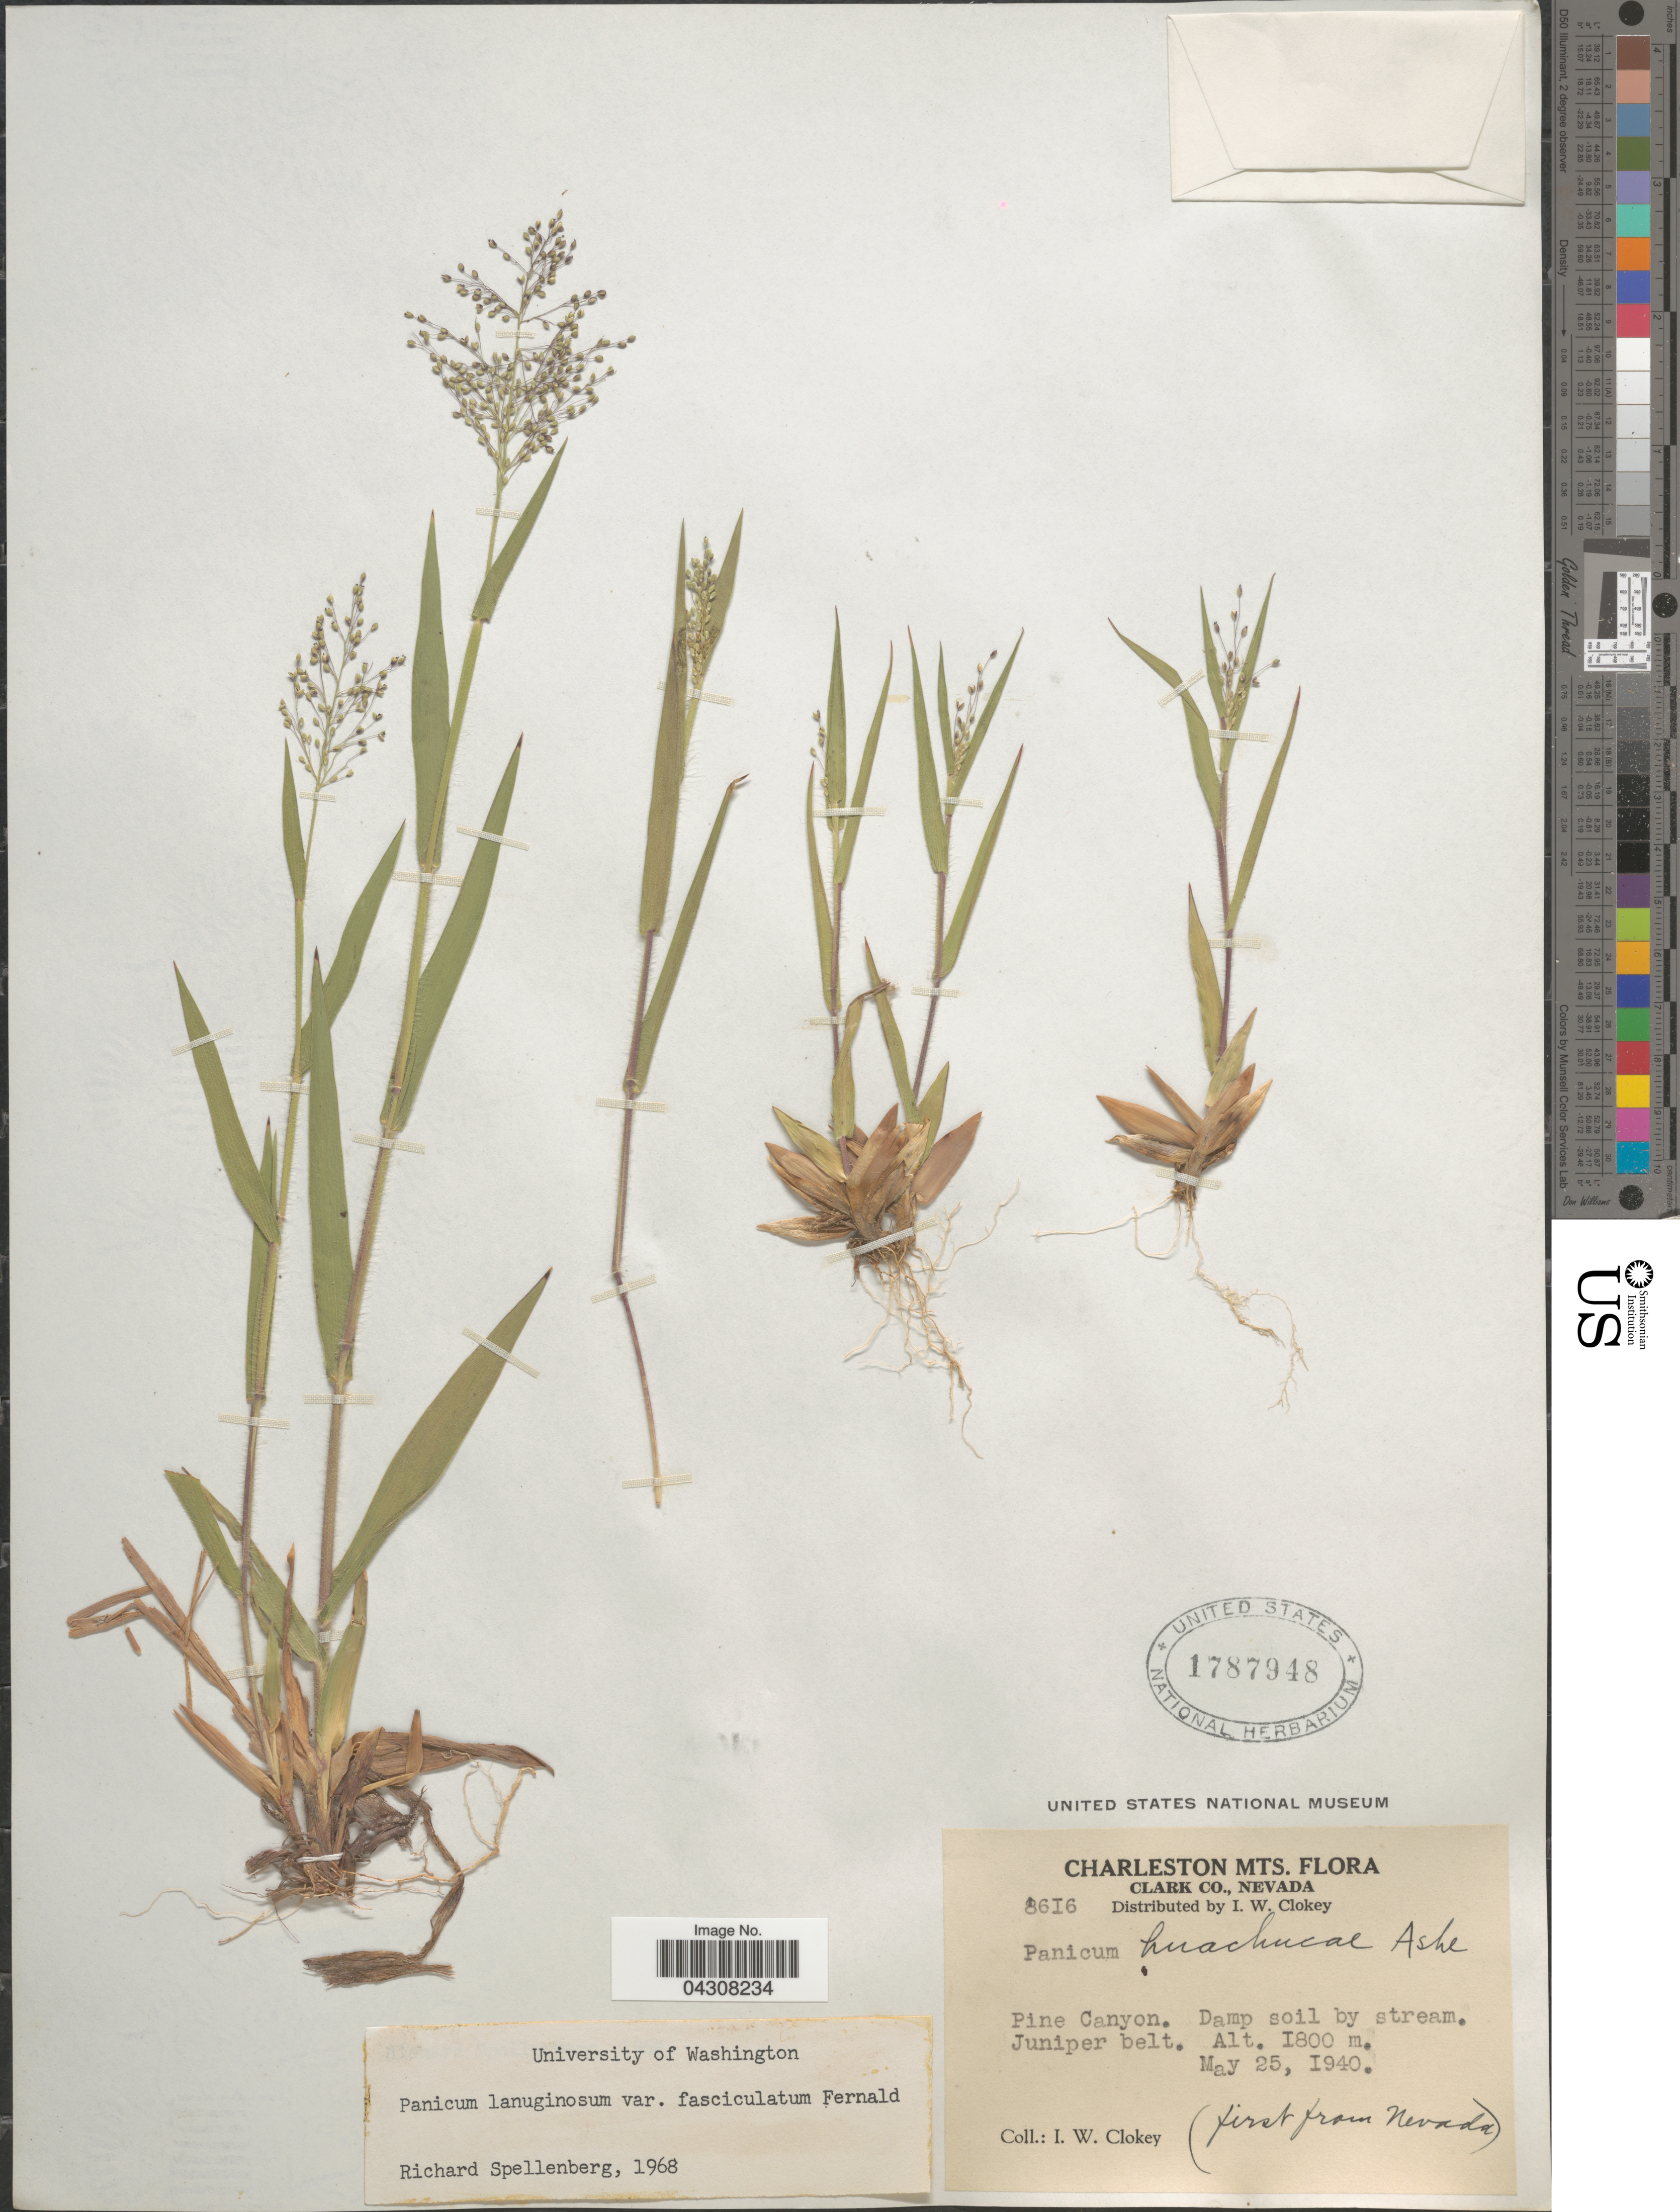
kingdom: Plantae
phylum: Tracheophyta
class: Liliopsida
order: Poales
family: Poaceae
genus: Dichanthelium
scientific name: Dichanthelium acuminatum var. acuminatum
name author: (Sw.) Gould & C.A. Clark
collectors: I. W. Clokey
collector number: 8616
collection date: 1940-05-25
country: United States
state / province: Nevada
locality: Charleston Mts. Clark Co. Pine Canyon. Damp soil by stream. Juniper belt.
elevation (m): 1800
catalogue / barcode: US 1787948